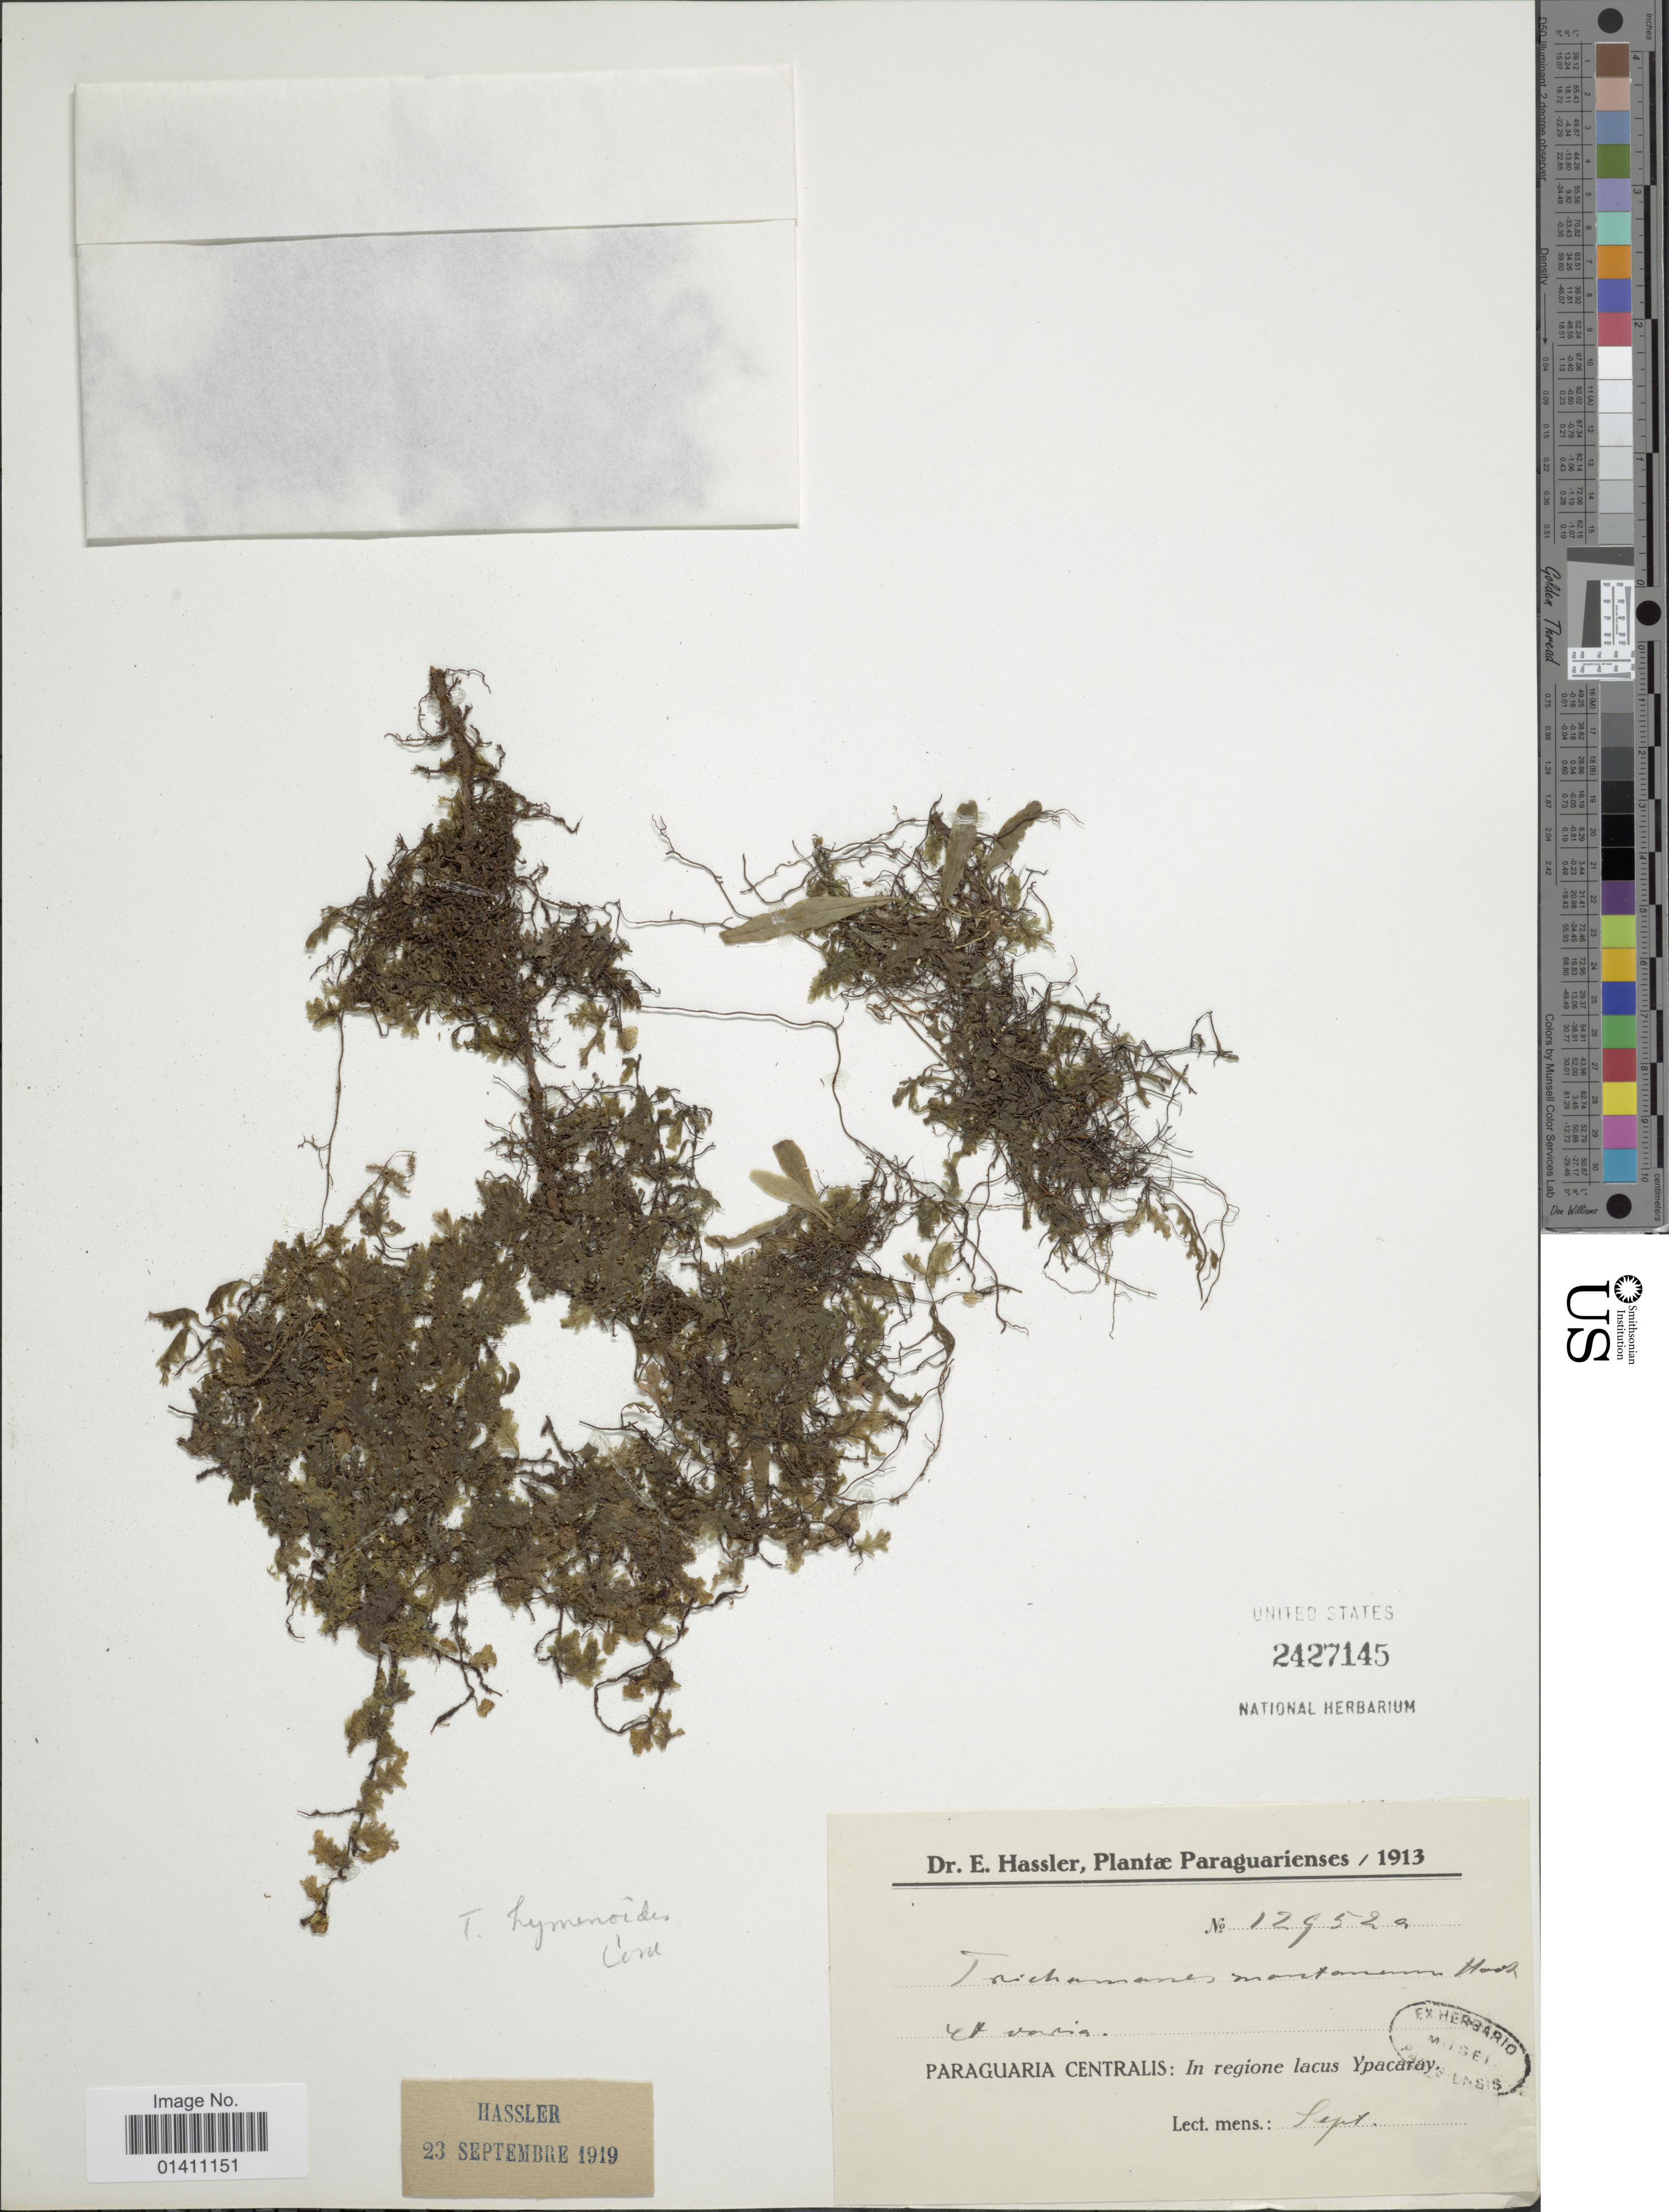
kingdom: Plantae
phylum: Tracheophyta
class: Polypodiopsida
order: Hymenophyllales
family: Hymenophyllaceae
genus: Didymoglossum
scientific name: Didymoglossum hymenoides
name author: (Hedw.) Copel.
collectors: E. Hassler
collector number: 12952a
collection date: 1913-09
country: Paraguay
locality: Paraguaria Centralis: In regione lacus Ypacaray.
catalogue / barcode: US 2427145